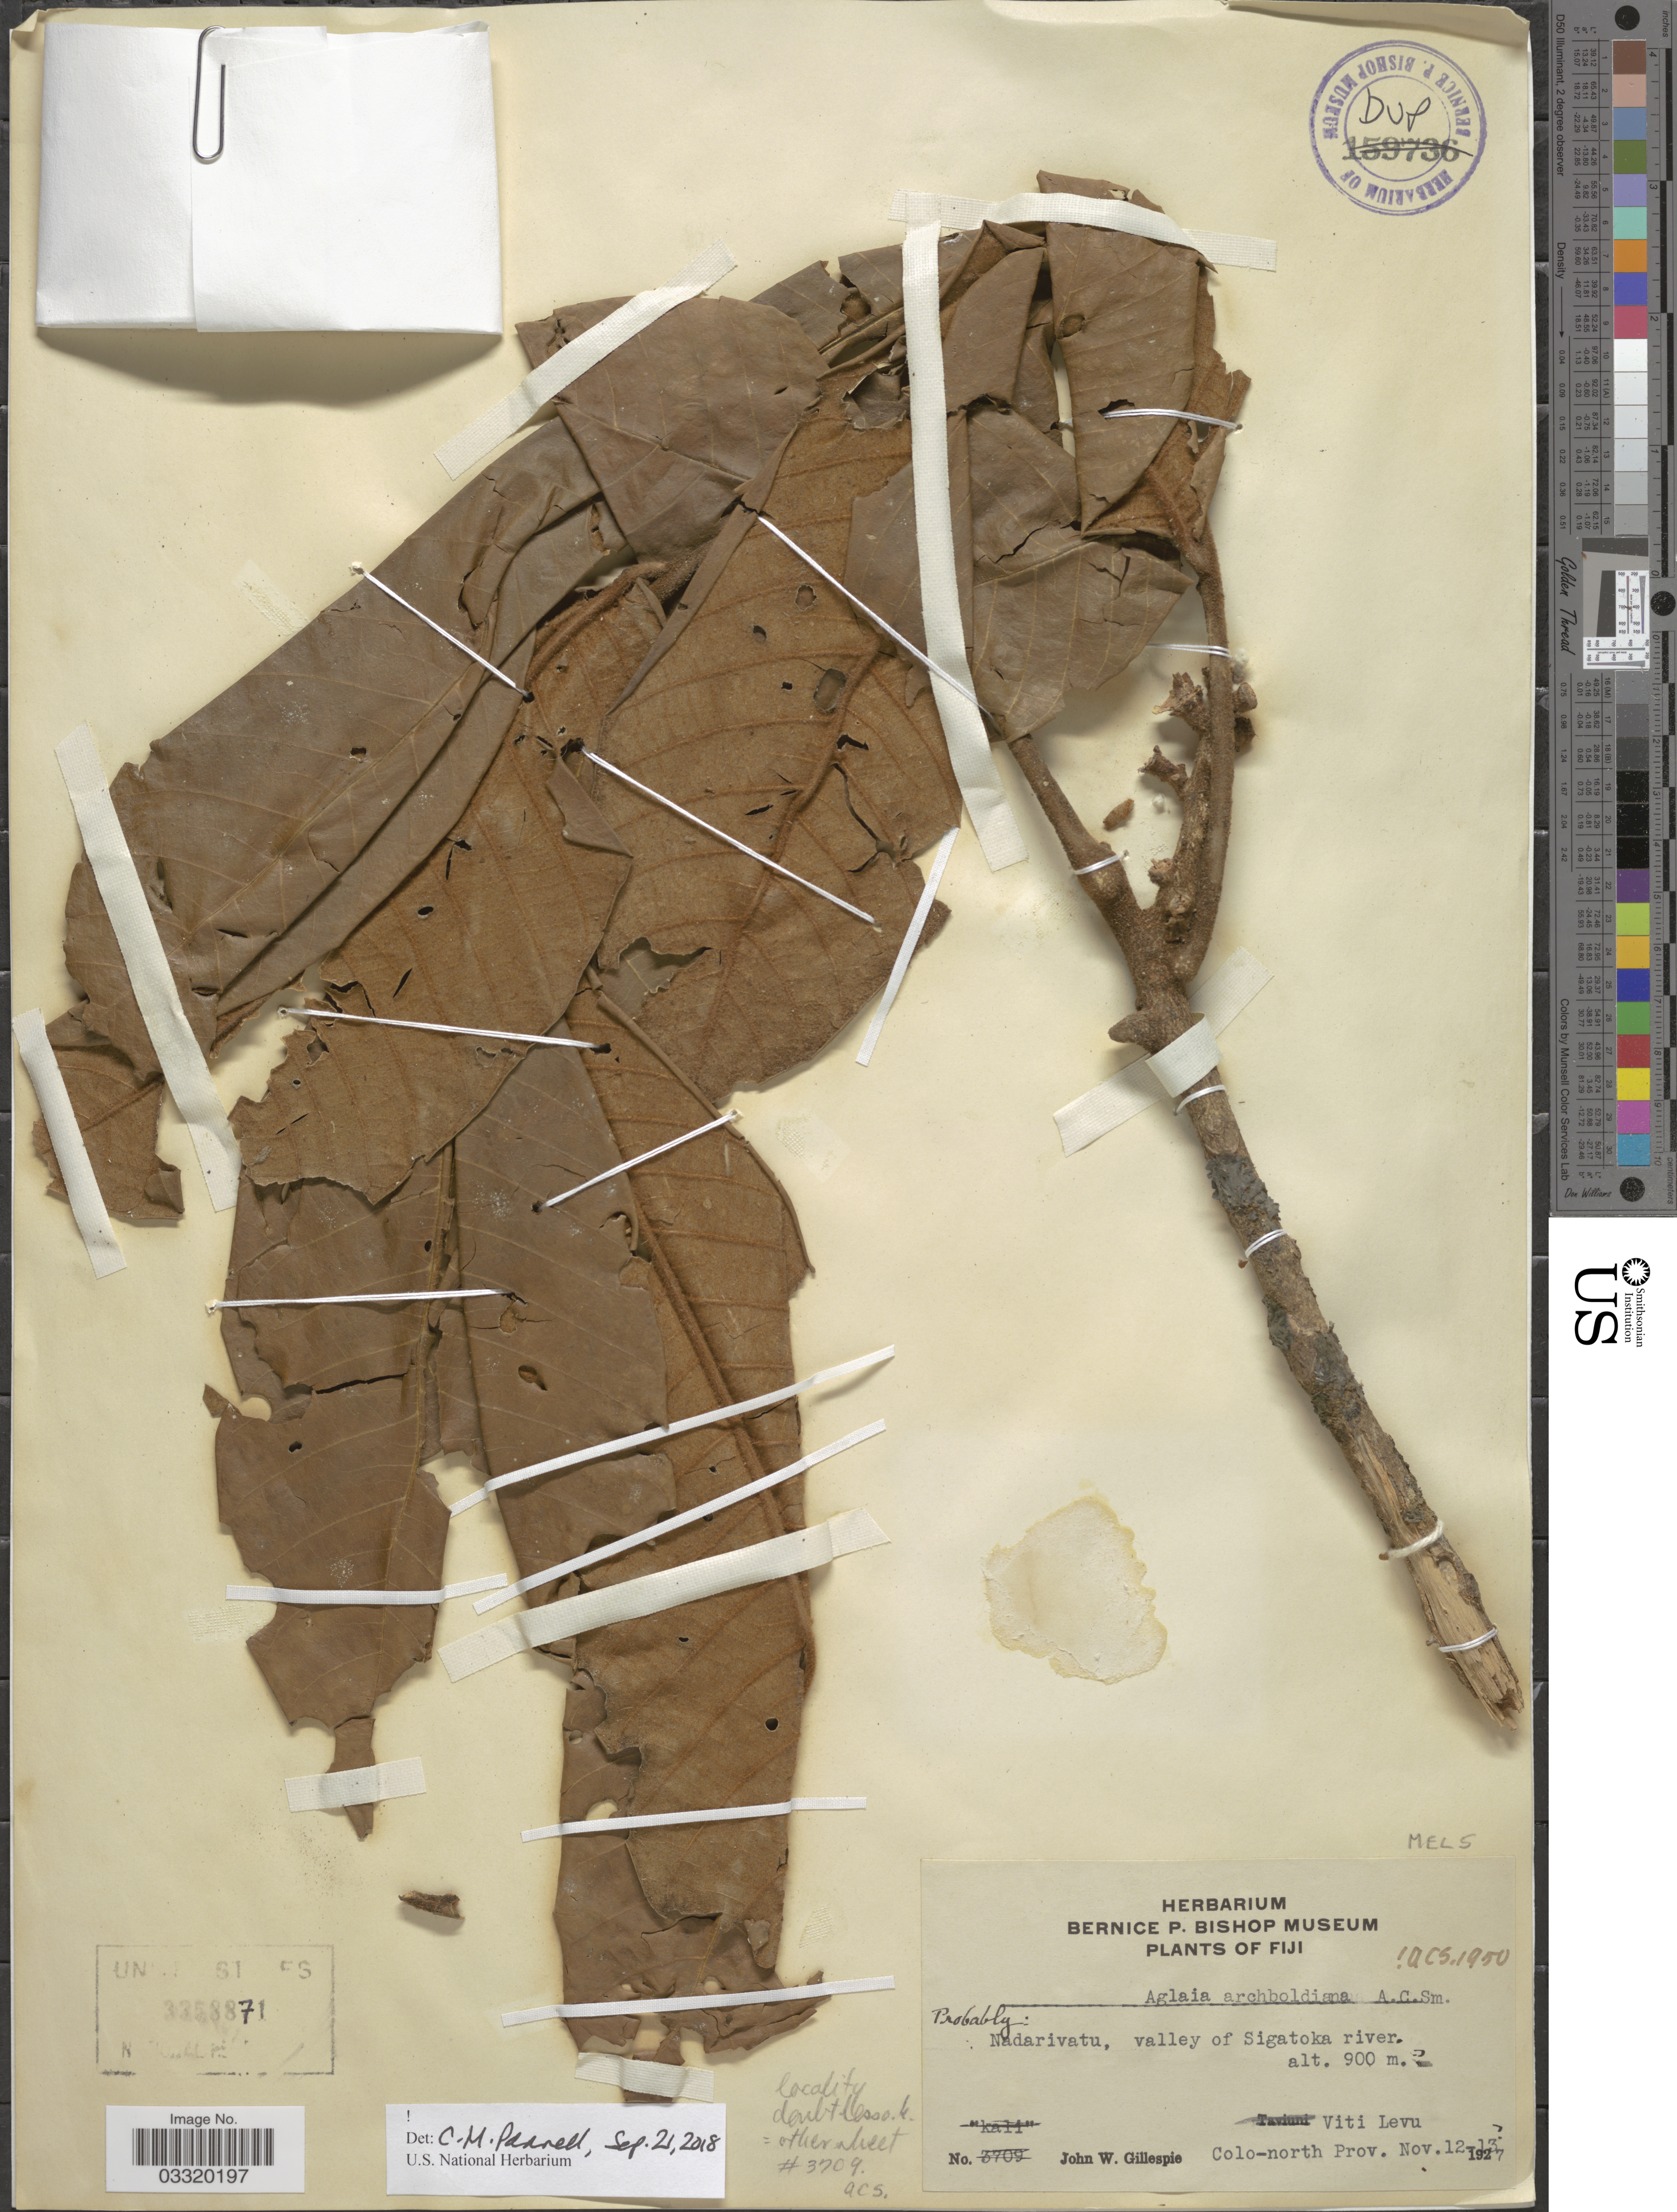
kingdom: Plantae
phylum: Tracheophyta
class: Magnoliopsida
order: Sapindales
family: Meliaceae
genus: Aglaia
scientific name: Aglaia archboldiana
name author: A.C. Sm.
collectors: J. W. Gillespie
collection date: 1927-11-12/1927-11-13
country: Fiji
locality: Nandarivatu, valley of Sigatoka river. Viti Levu. Colo-north Prov.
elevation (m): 900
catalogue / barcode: US 3353871